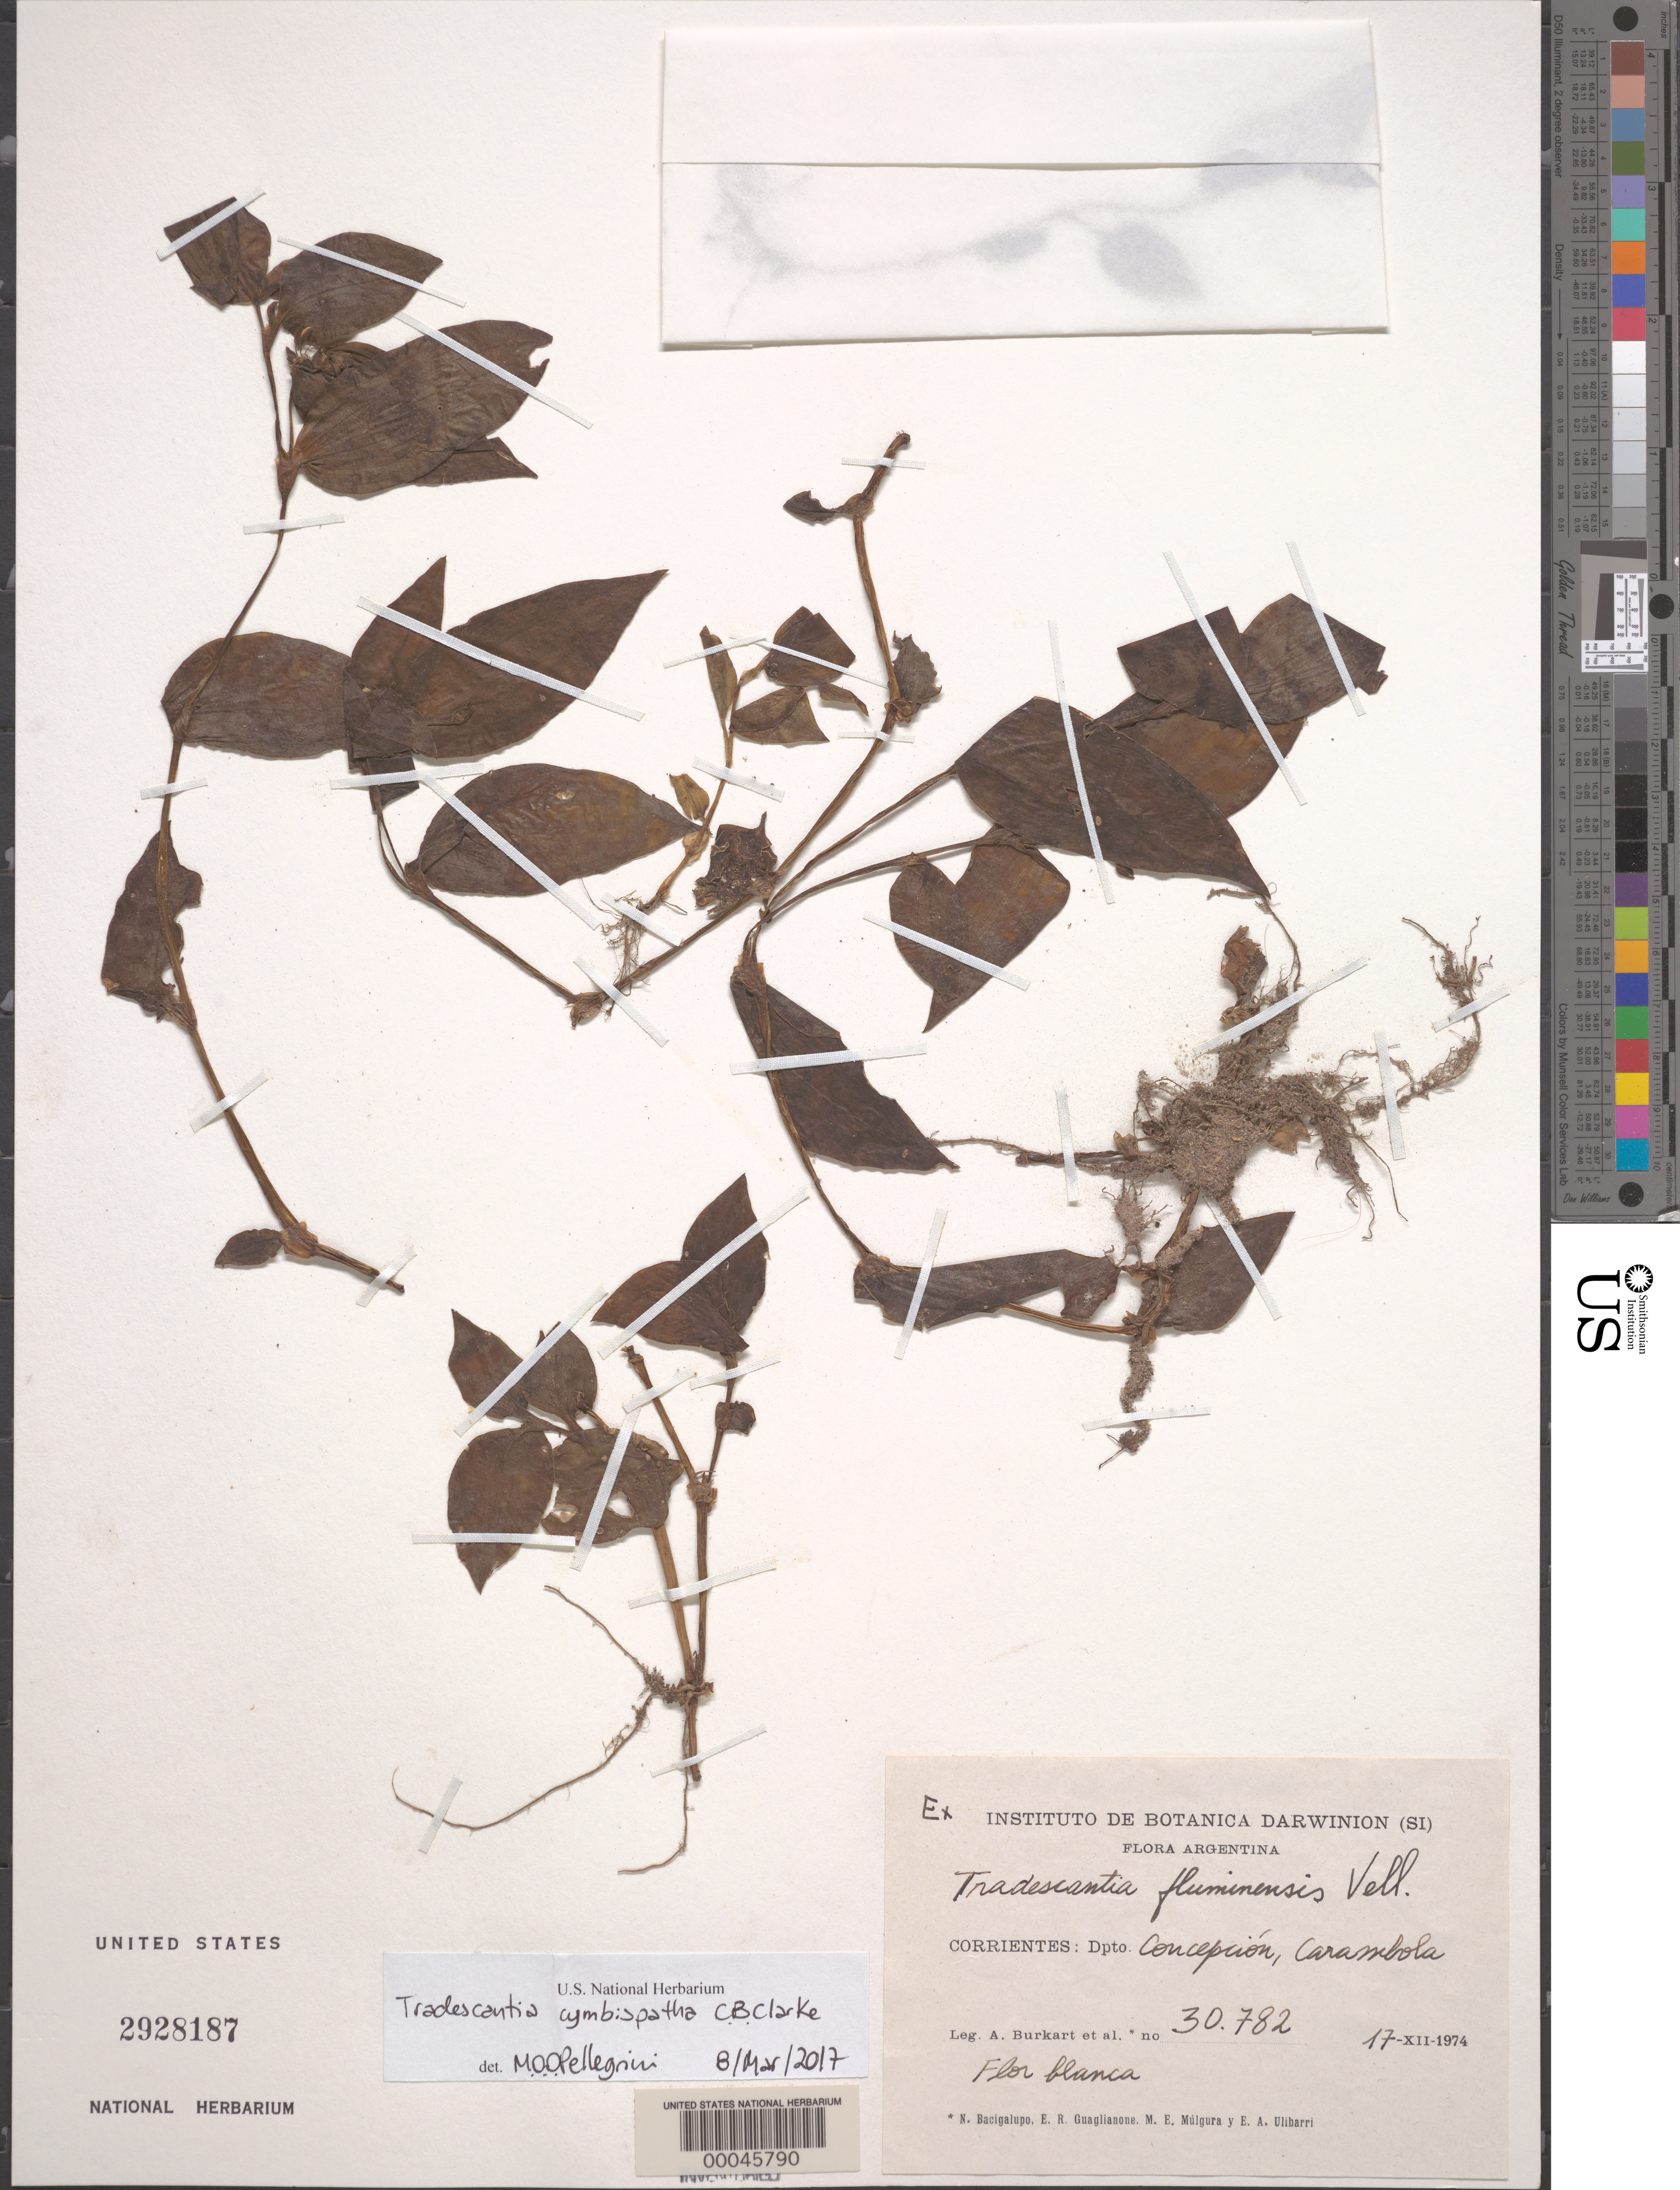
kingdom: Plantae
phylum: Tracheophyta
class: Liliopsida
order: Commelinales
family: Commelinaceae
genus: Tradescantia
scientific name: Tradescantia cymbispatha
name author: C.B. Clarke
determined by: Pellegrini, M. O. de Oliveira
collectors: A. E. Burkart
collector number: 30782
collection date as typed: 17 Dec 1974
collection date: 1974-12-17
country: Argentina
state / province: Corrientes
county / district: Concepción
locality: Carambola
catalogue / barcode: US 2928187